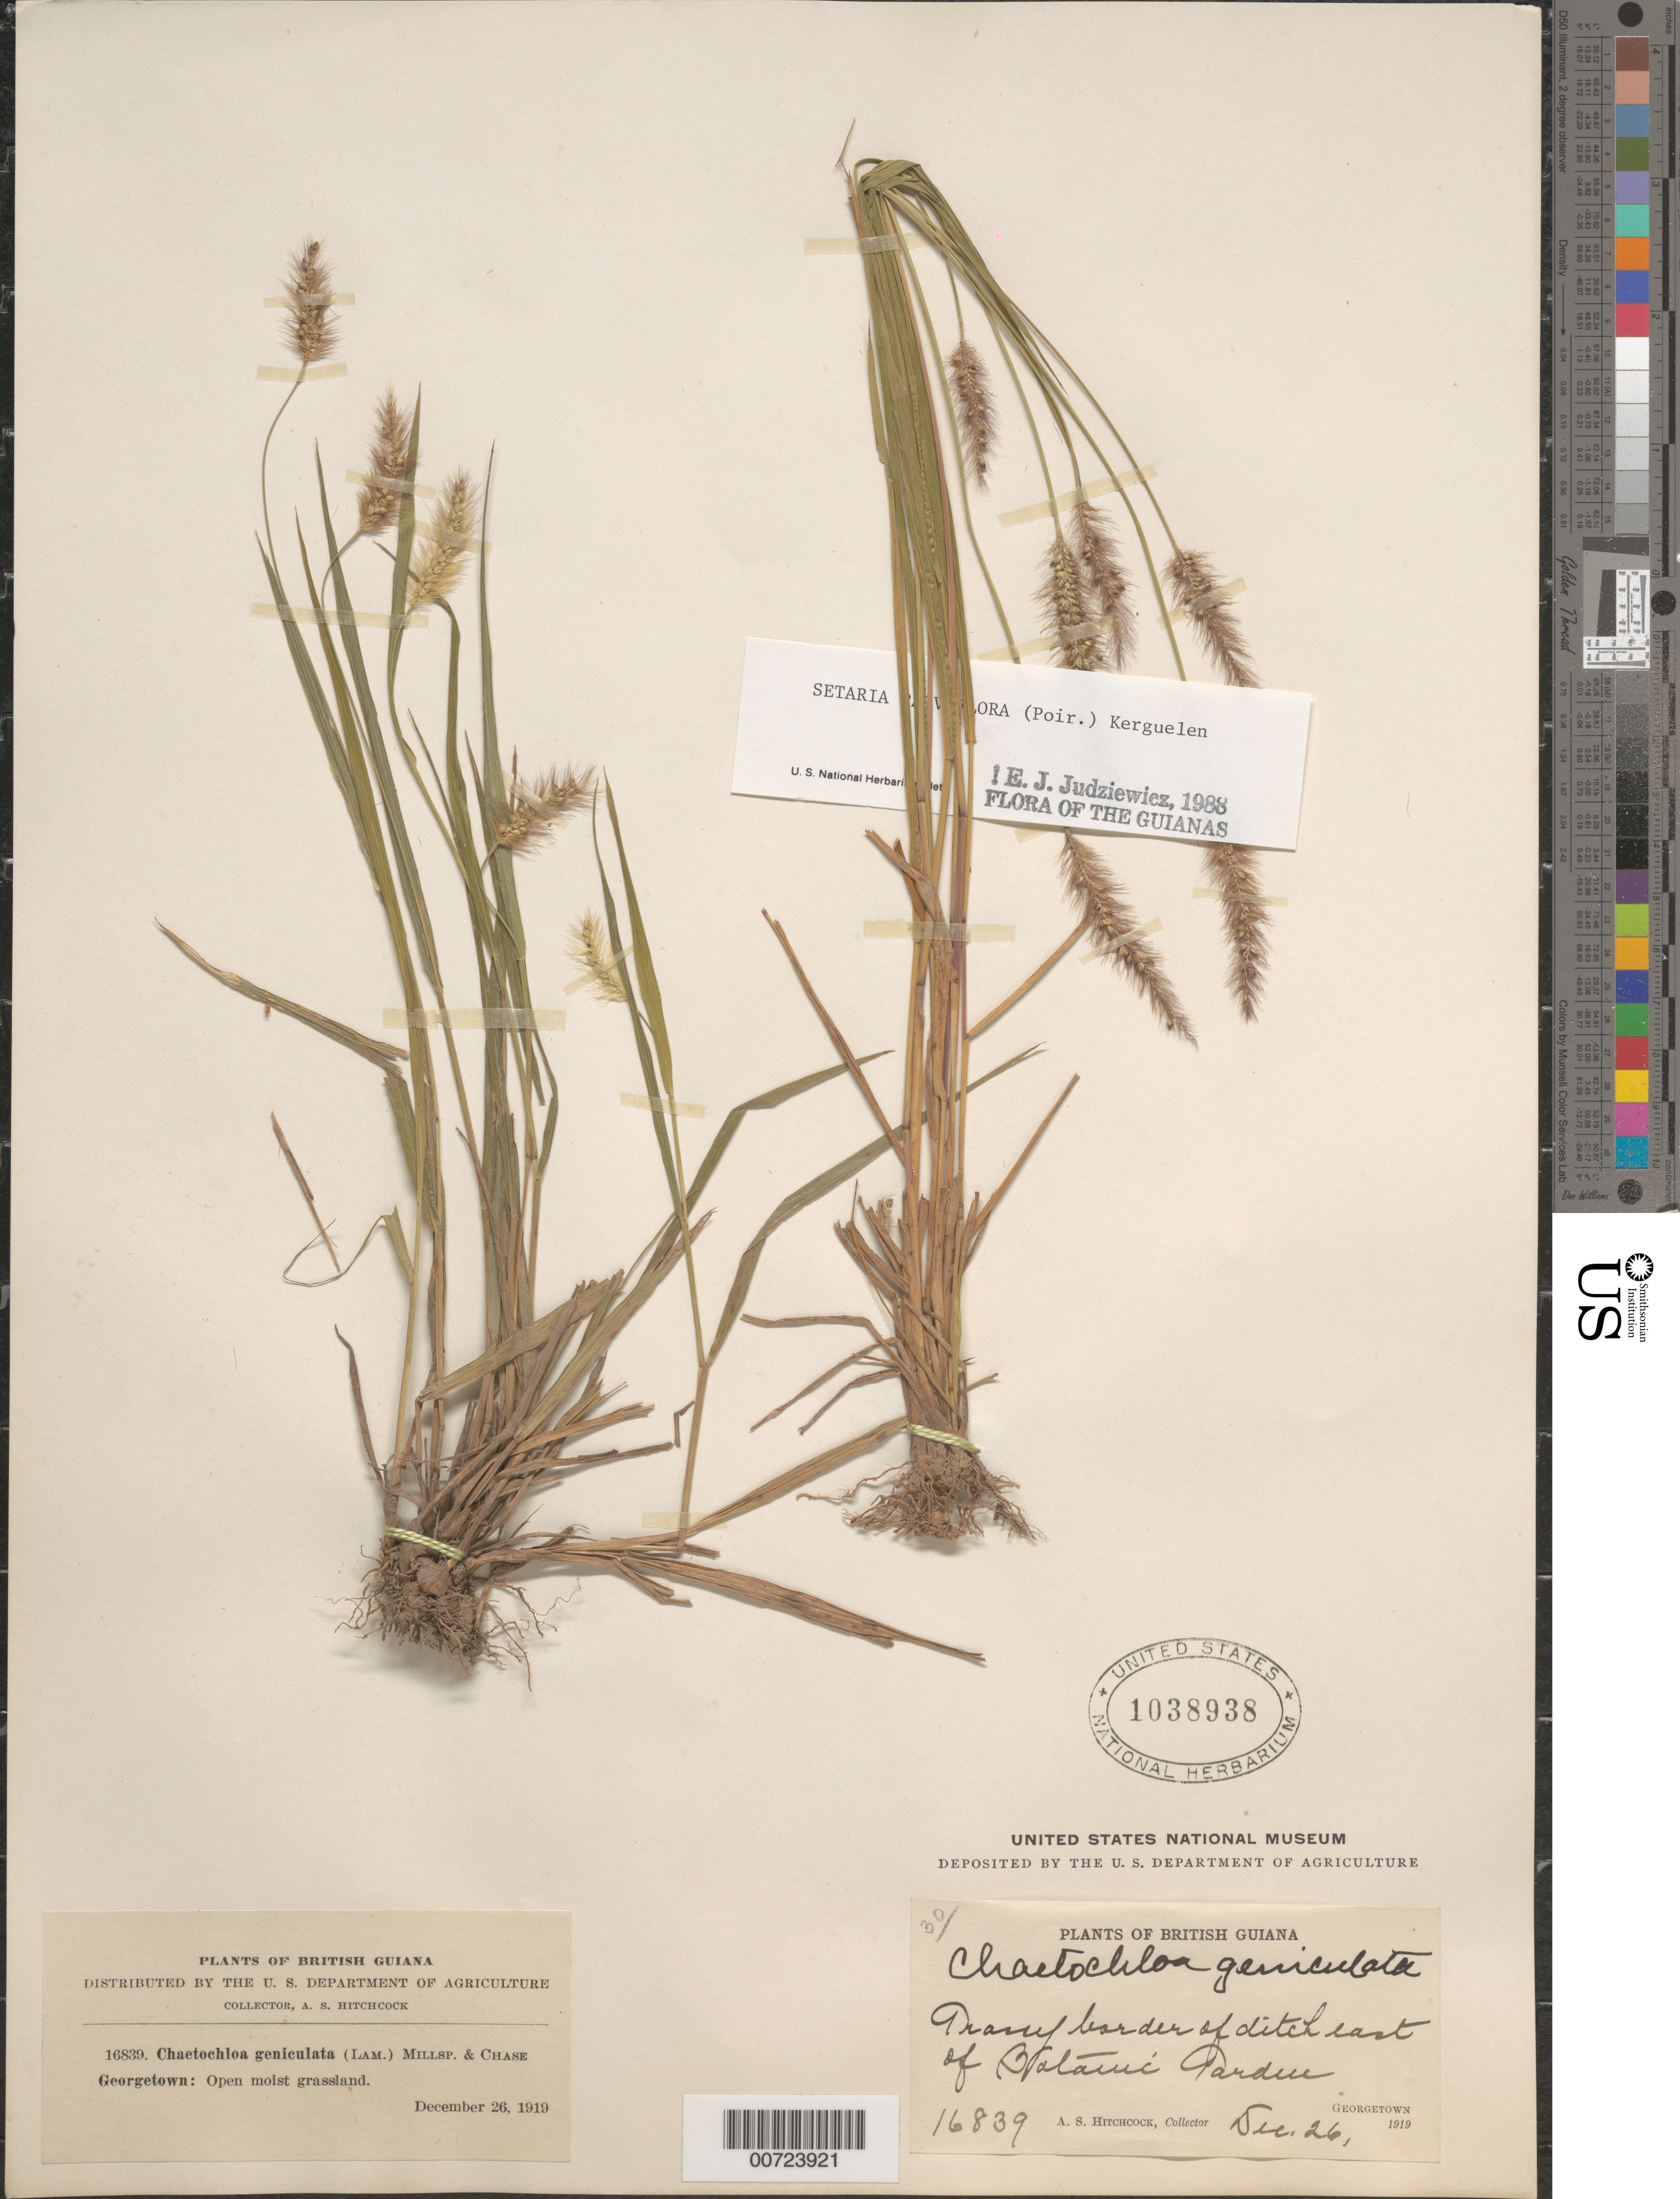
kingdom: Plantae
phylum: Tracheophyta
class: Liliopsida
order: Poales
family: Poaceae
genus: Setaria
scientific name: Setaria parviflora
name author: (Poir.) Kerguélen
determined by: Judziewicz, E. J.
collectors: A. S. Hitchcock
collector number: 16839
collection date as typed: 26-Dec-19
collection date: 1919-12-26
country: Guyana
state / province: Demerara-Mahaica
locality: Georgetown, Botanic Gardens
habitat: Grassy border of ditch E of Botanic Gardens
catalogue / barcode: US 1038938